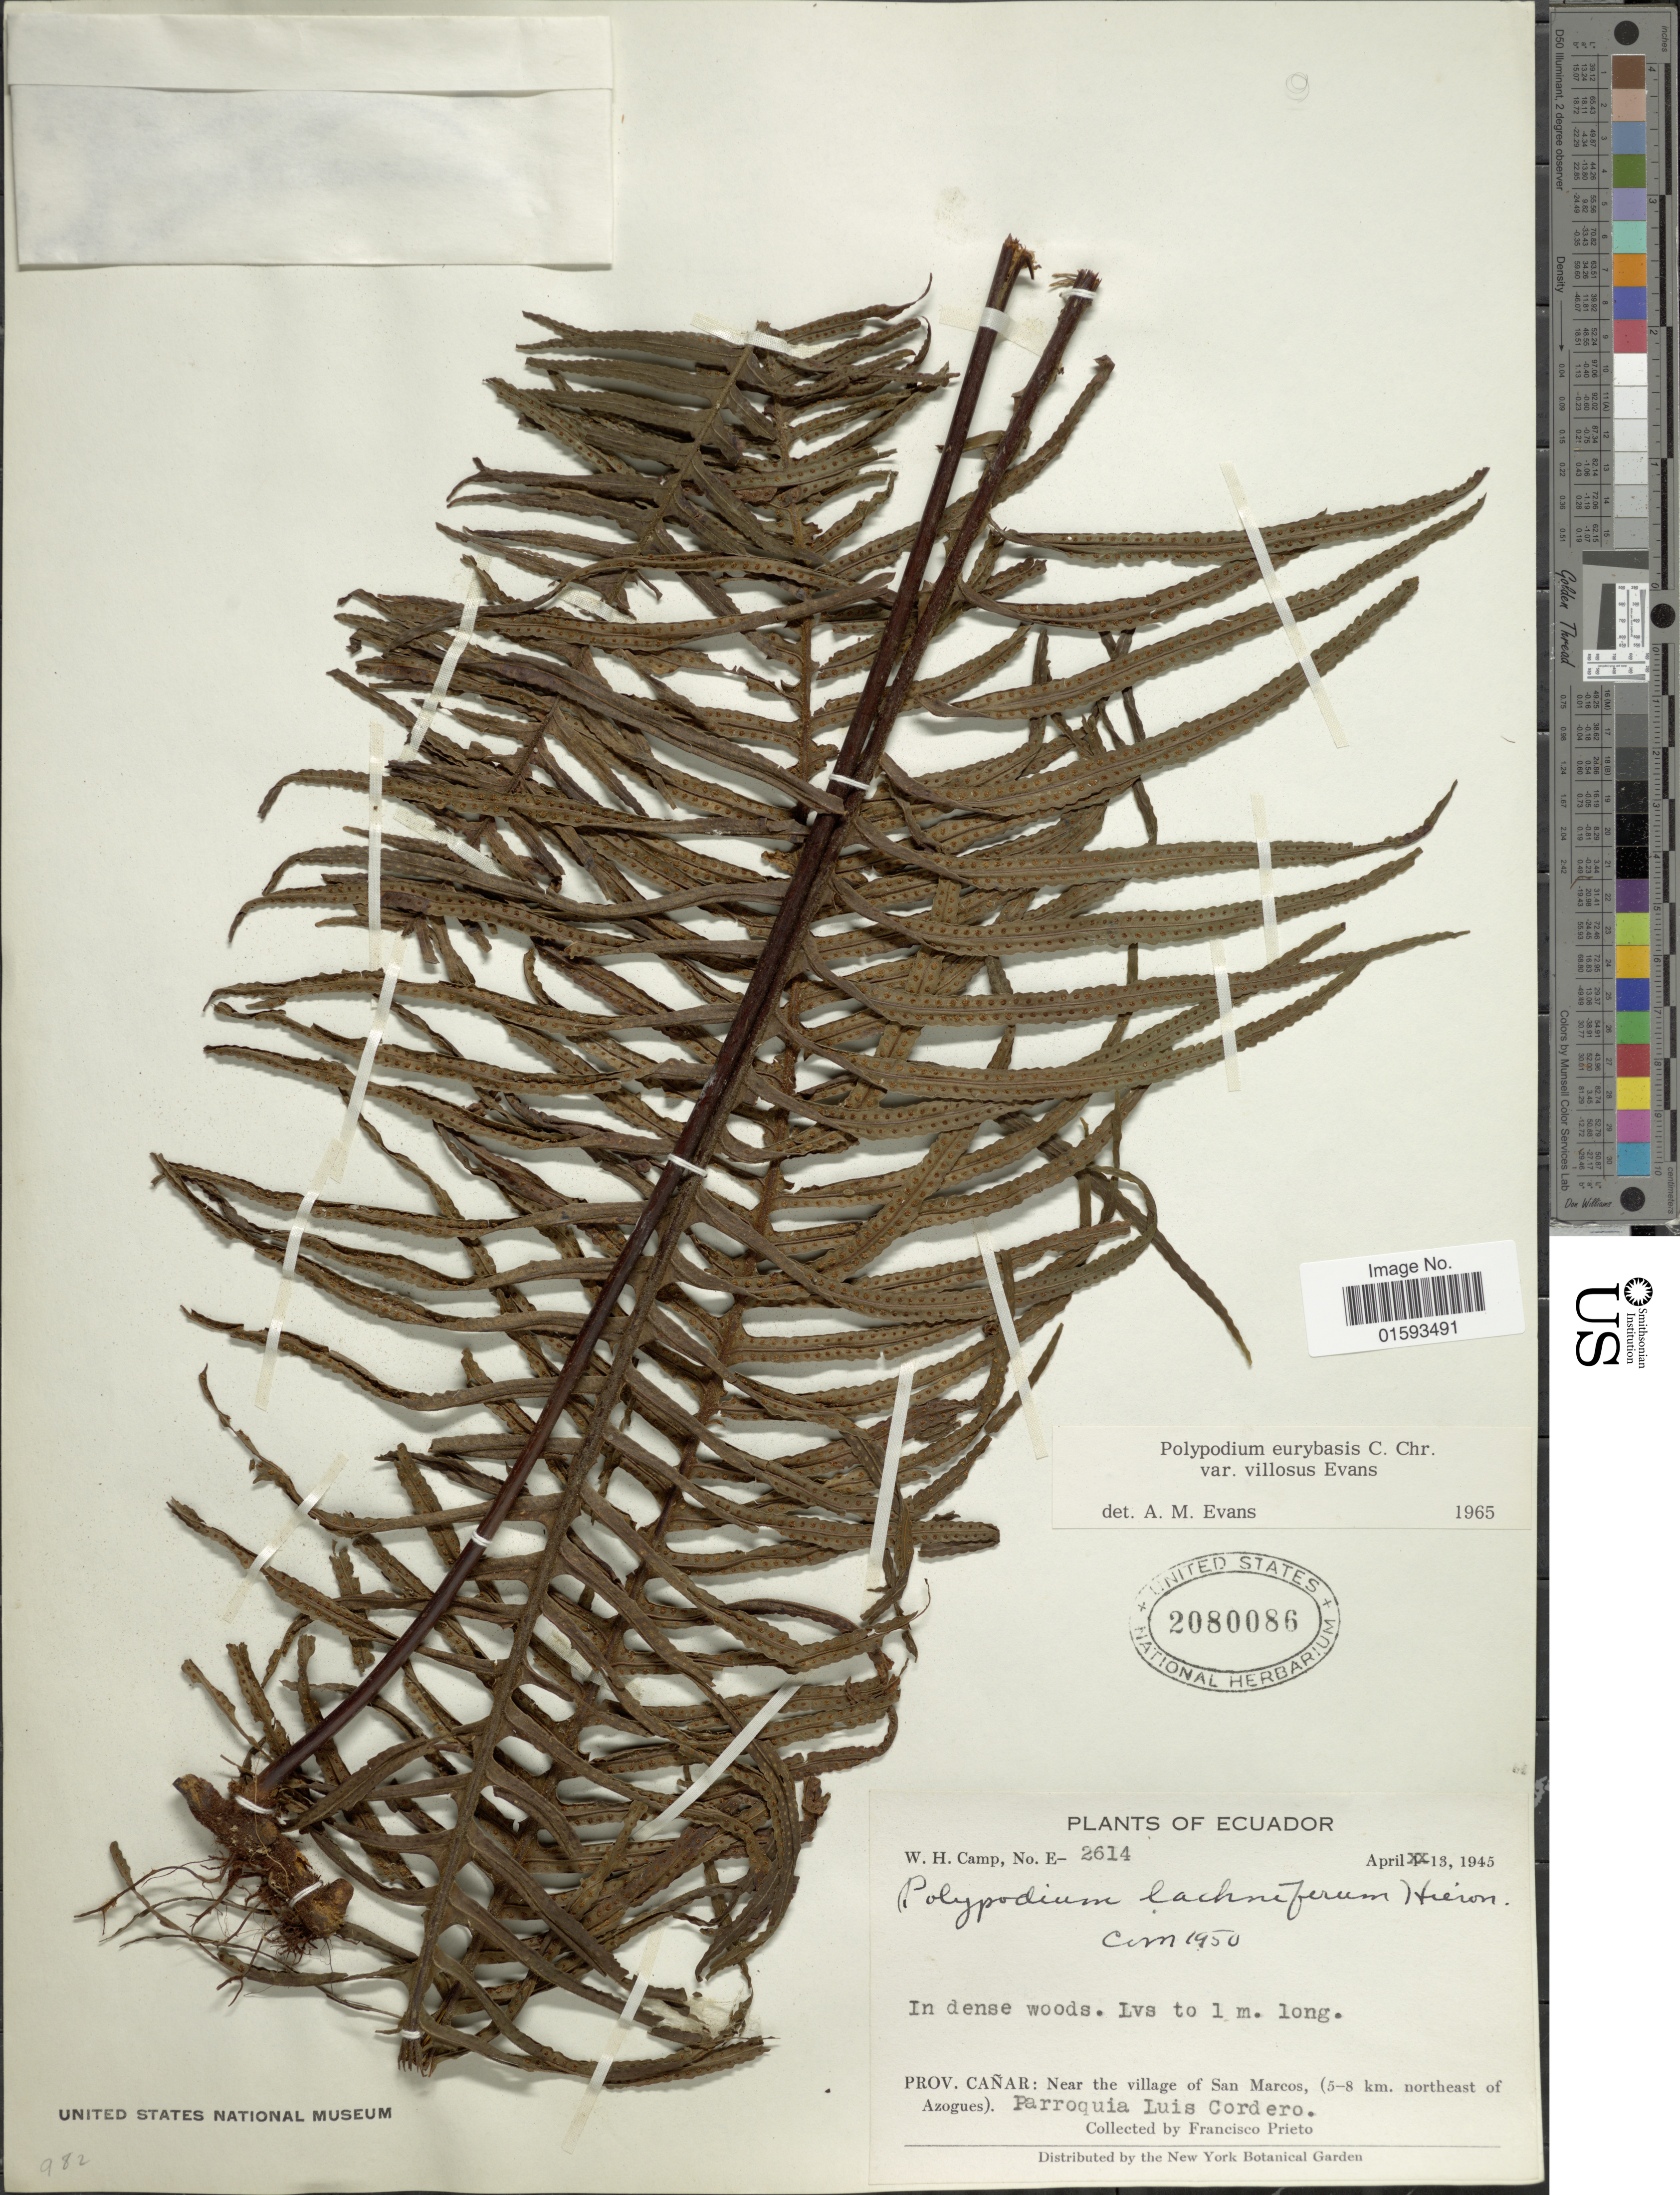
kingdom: Plantae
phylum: Tracheophyta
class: Polypodiopsida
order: Polypodiales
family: Polypodiaceae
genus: Pecluma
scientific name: Pecluma eurybasis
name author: (C. Chr.) M.G. Price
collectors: F. Prieto & W. H. Camp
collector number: E2614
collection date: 1945-04-13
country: Ecuador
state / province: Cañar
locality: Near the village of San Marcos, (5-8 km. northeast of Azogues). Parroquia Luis Cordero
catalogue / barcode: US 2080086